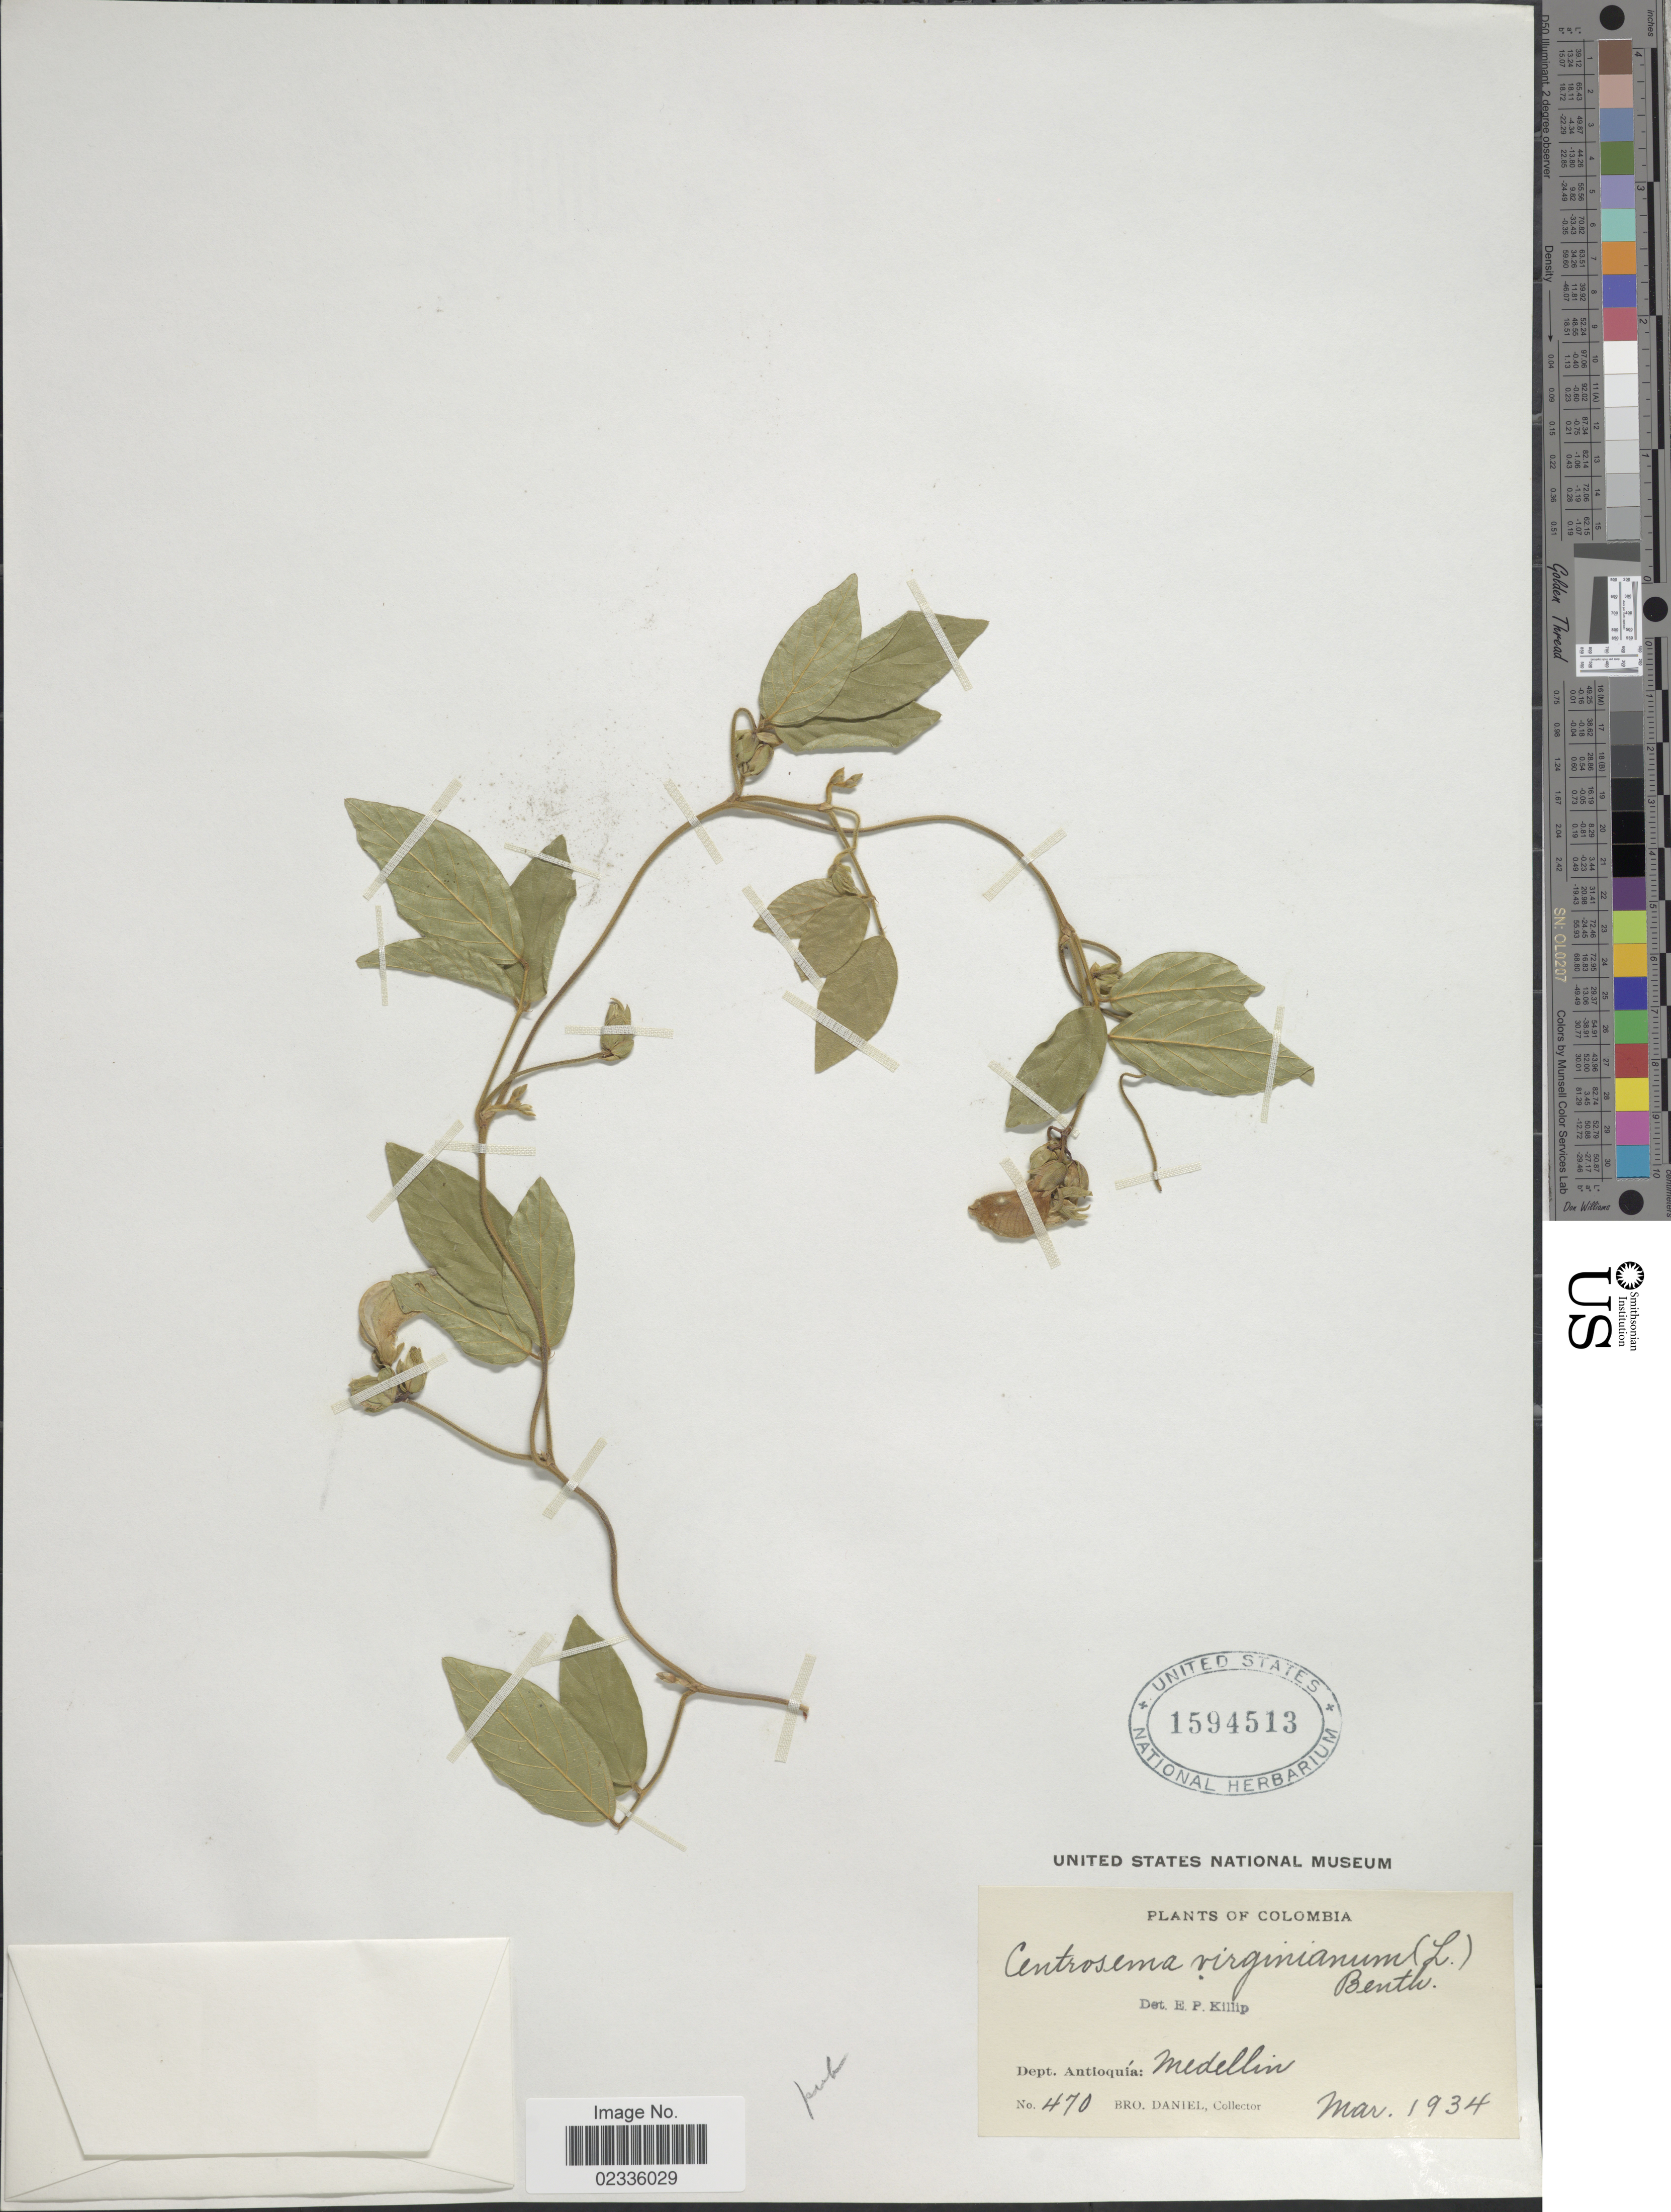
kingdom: Plantae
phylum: Tracheophyta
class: Magnoliopsida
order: Fabales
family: Fabaceae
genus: Centrosema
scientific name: Centrosema pubescens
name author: Benth.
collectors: Bro. Daniel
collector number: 470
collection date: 1934-03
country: Colombia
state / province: Antioquia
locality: Medellin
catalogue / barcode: US 1594513